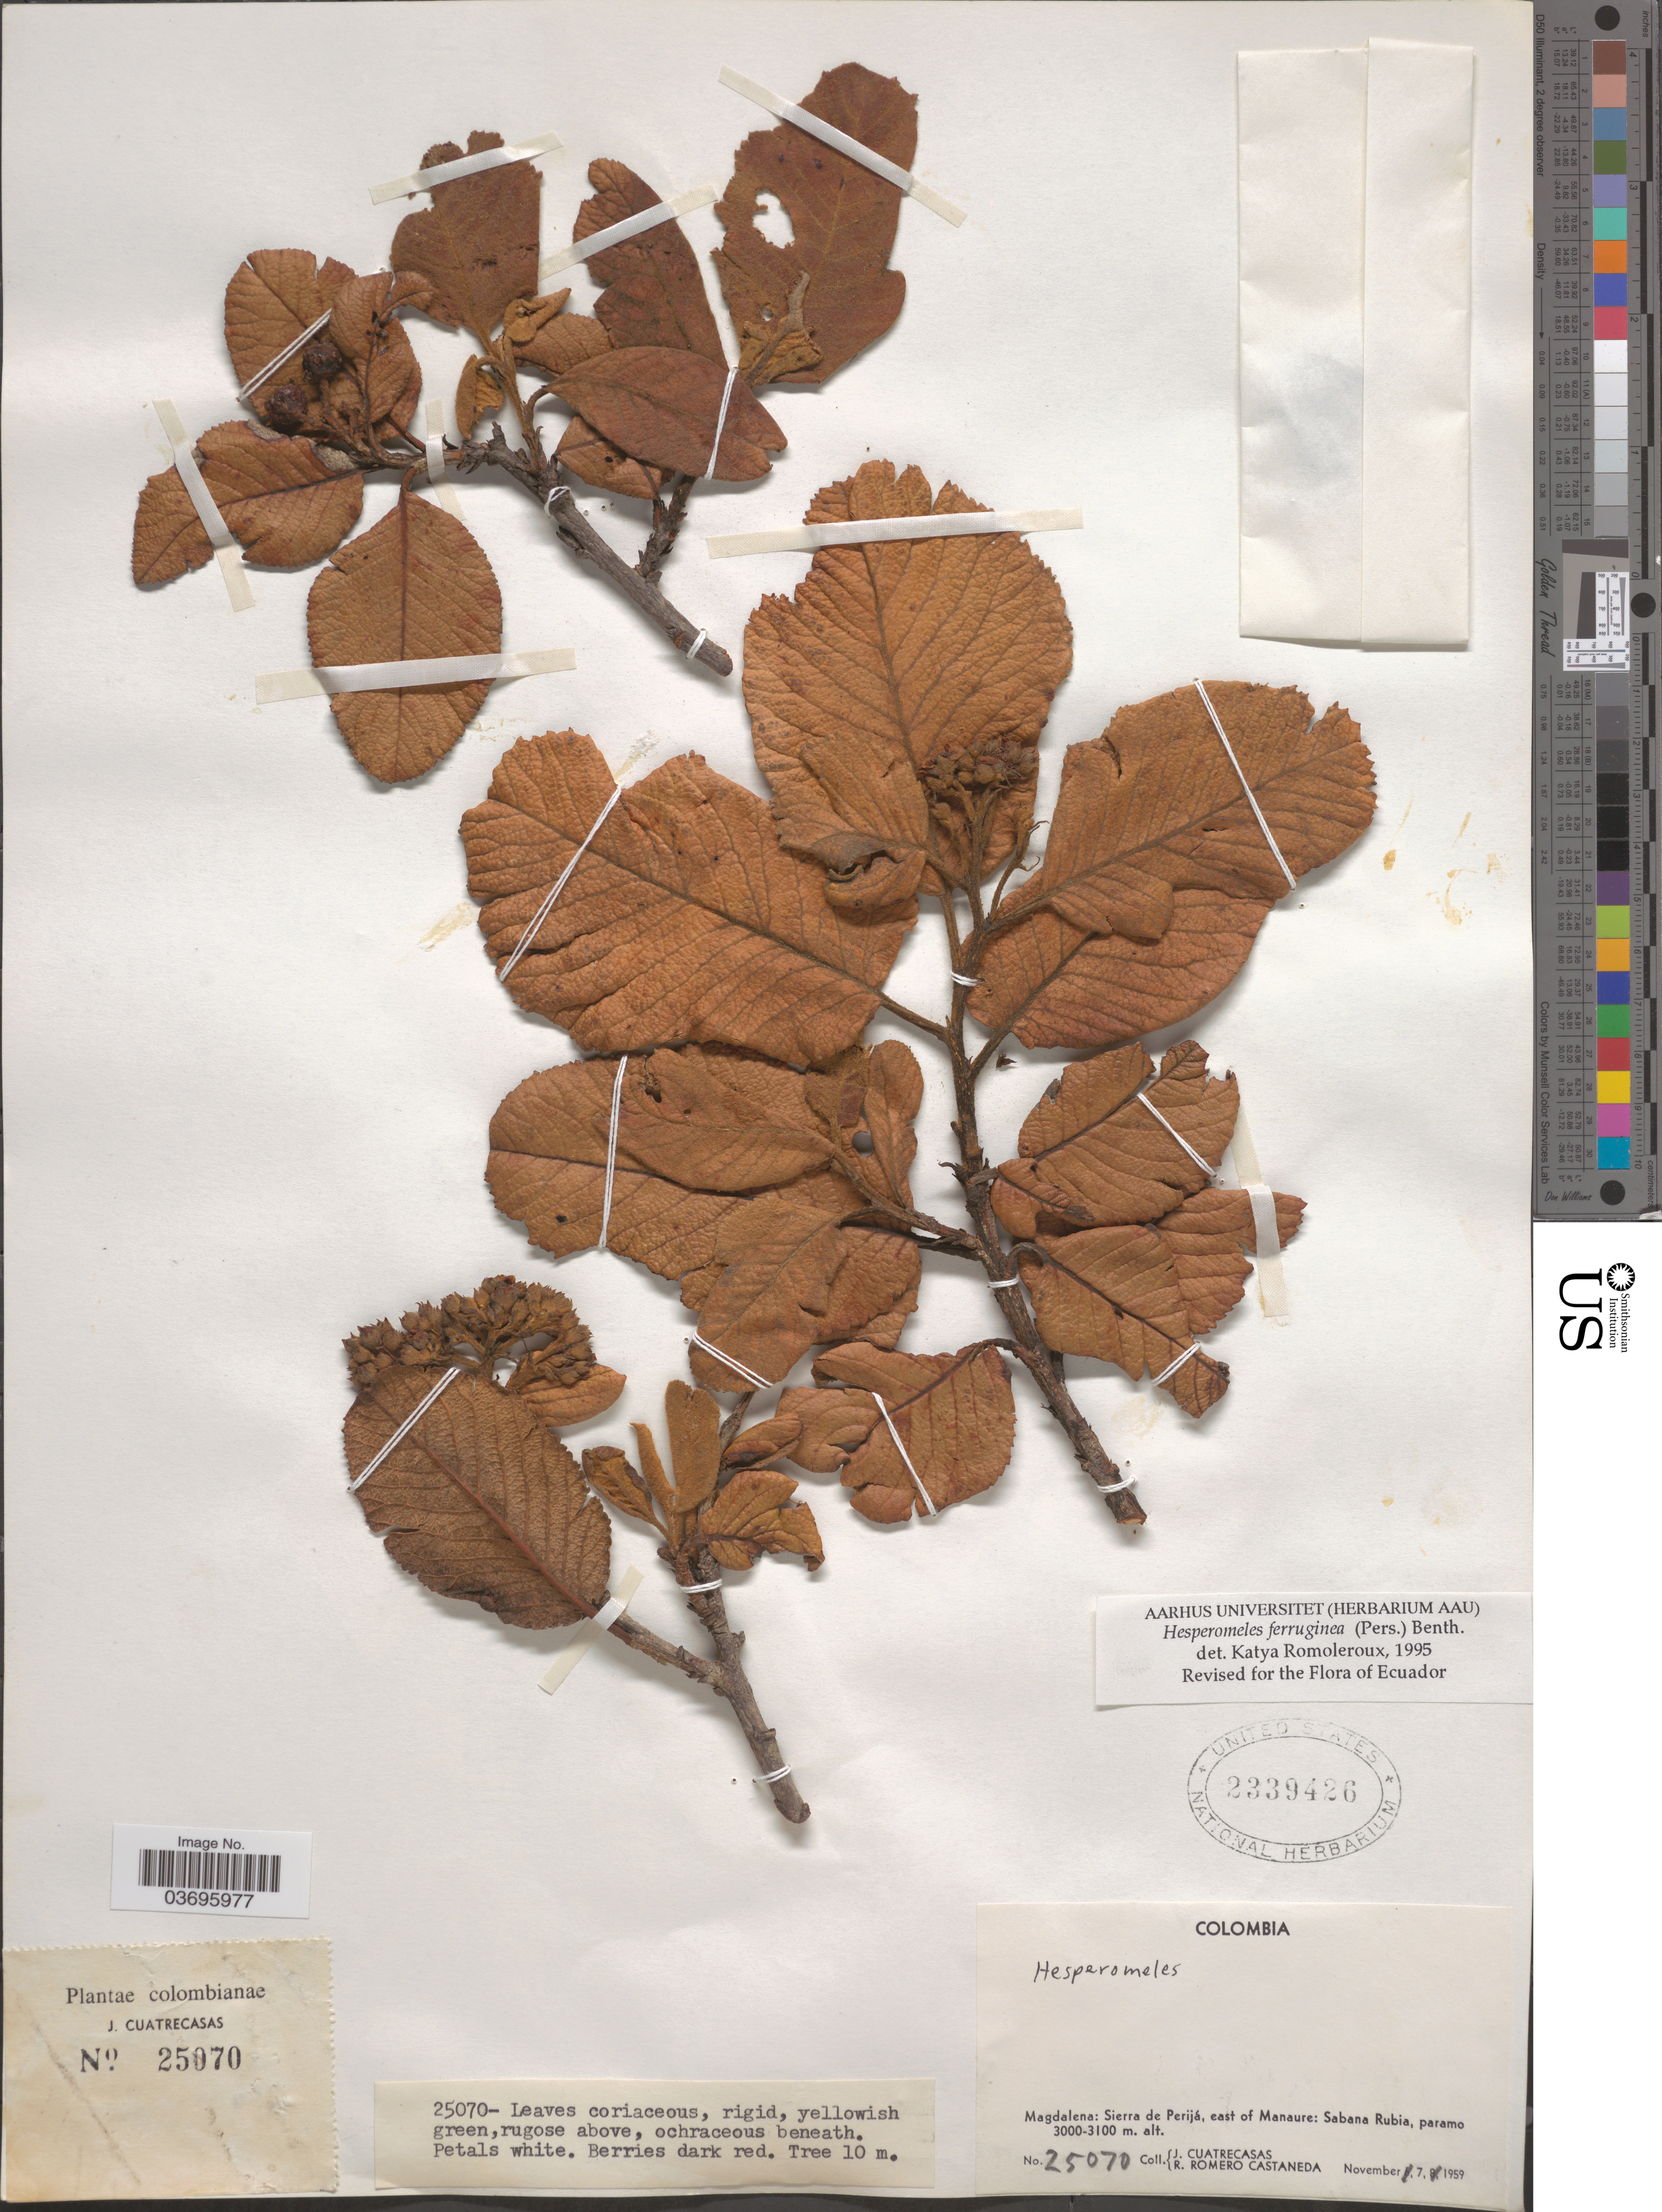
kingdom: Plantae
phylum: Tracheophyta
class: Magnoliopsida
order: Rosales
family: Rosaceae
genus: Hesperomeles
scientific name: Hesperomeles ferruginea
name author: (Juss. ex Pers.) Benth.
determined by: Romoleroux, K.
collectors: J. Cuatrecasas & R. Romero Castañeda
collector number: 25070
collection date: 1959-11-07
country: Colombia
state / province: Magdalena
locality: Sierra de Perijá, east of Manaure: Sabana Rubia.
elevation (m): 3000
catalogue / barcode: US 2339426